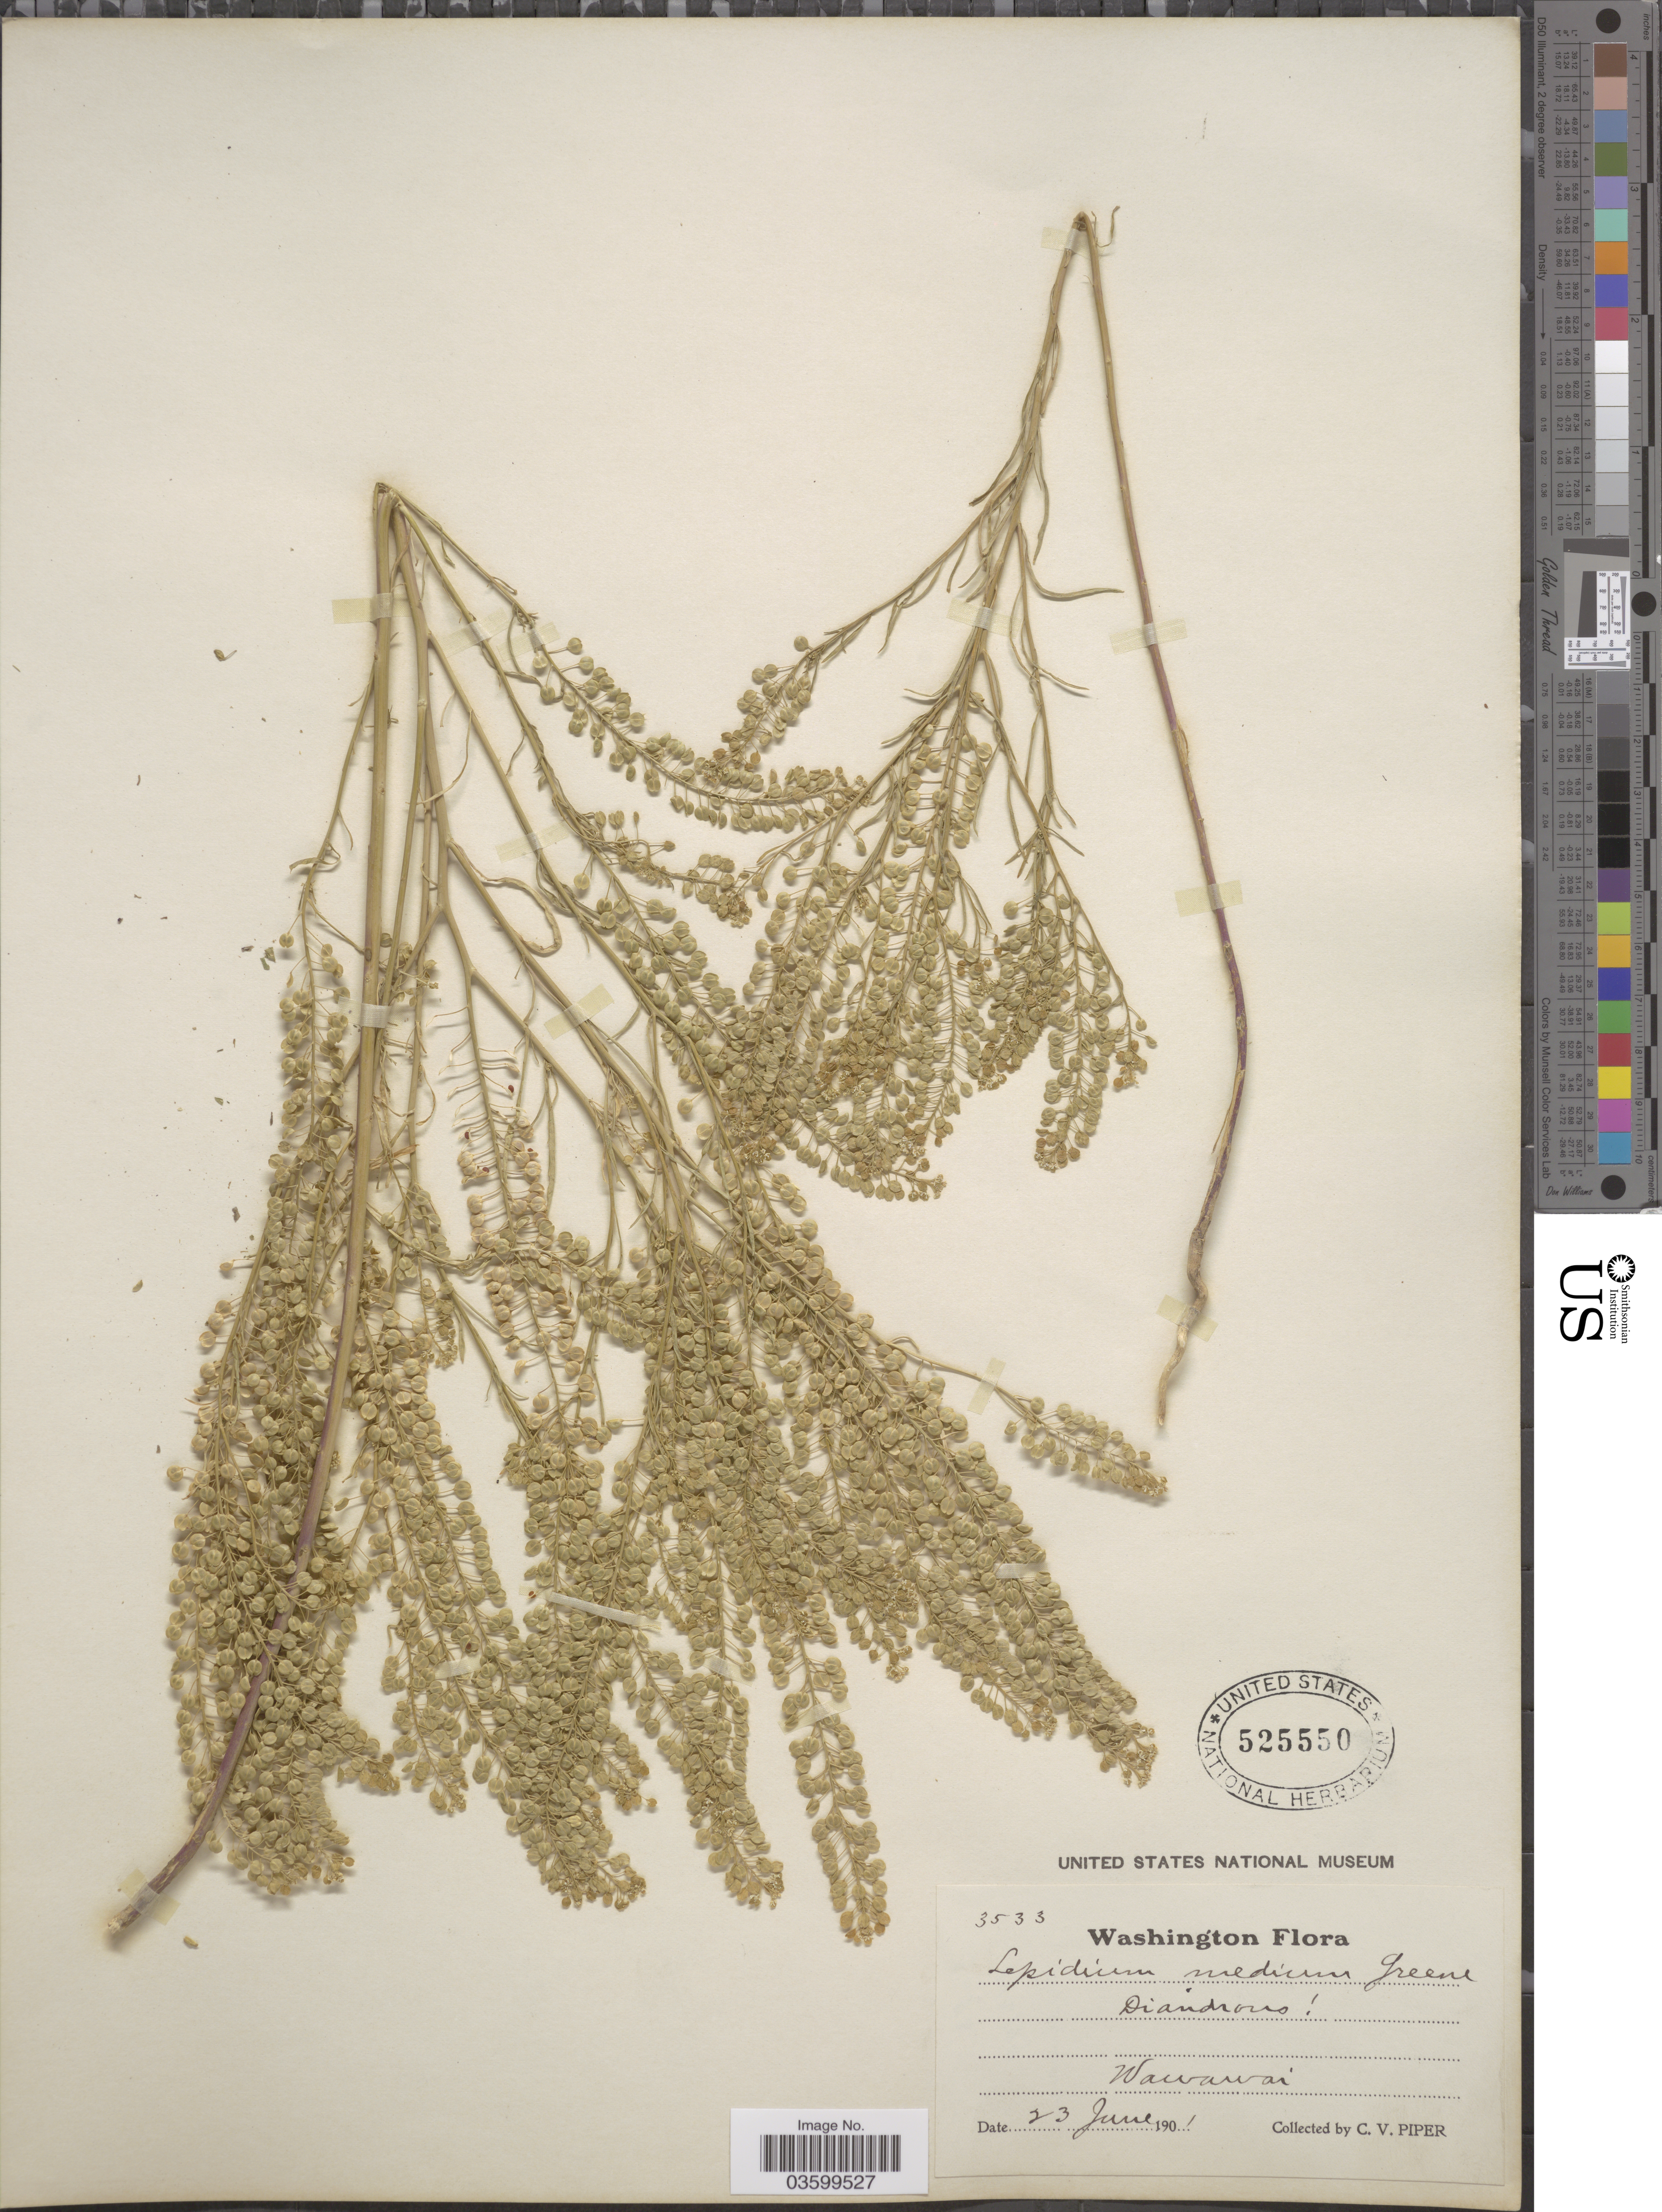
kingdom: Plantae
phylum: Tracheophyta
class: Magnoliopsida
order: Brassicales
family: Brassicaceae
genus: Lepidium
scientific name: Lepidium virginicum var. medium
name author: (Greene) C.L. Hitchc.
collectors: C. V. Piper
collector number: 3533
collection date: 1901-06-23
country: United States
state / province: Washington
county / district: Whitman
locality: Wawawai.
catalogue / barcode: US 525550